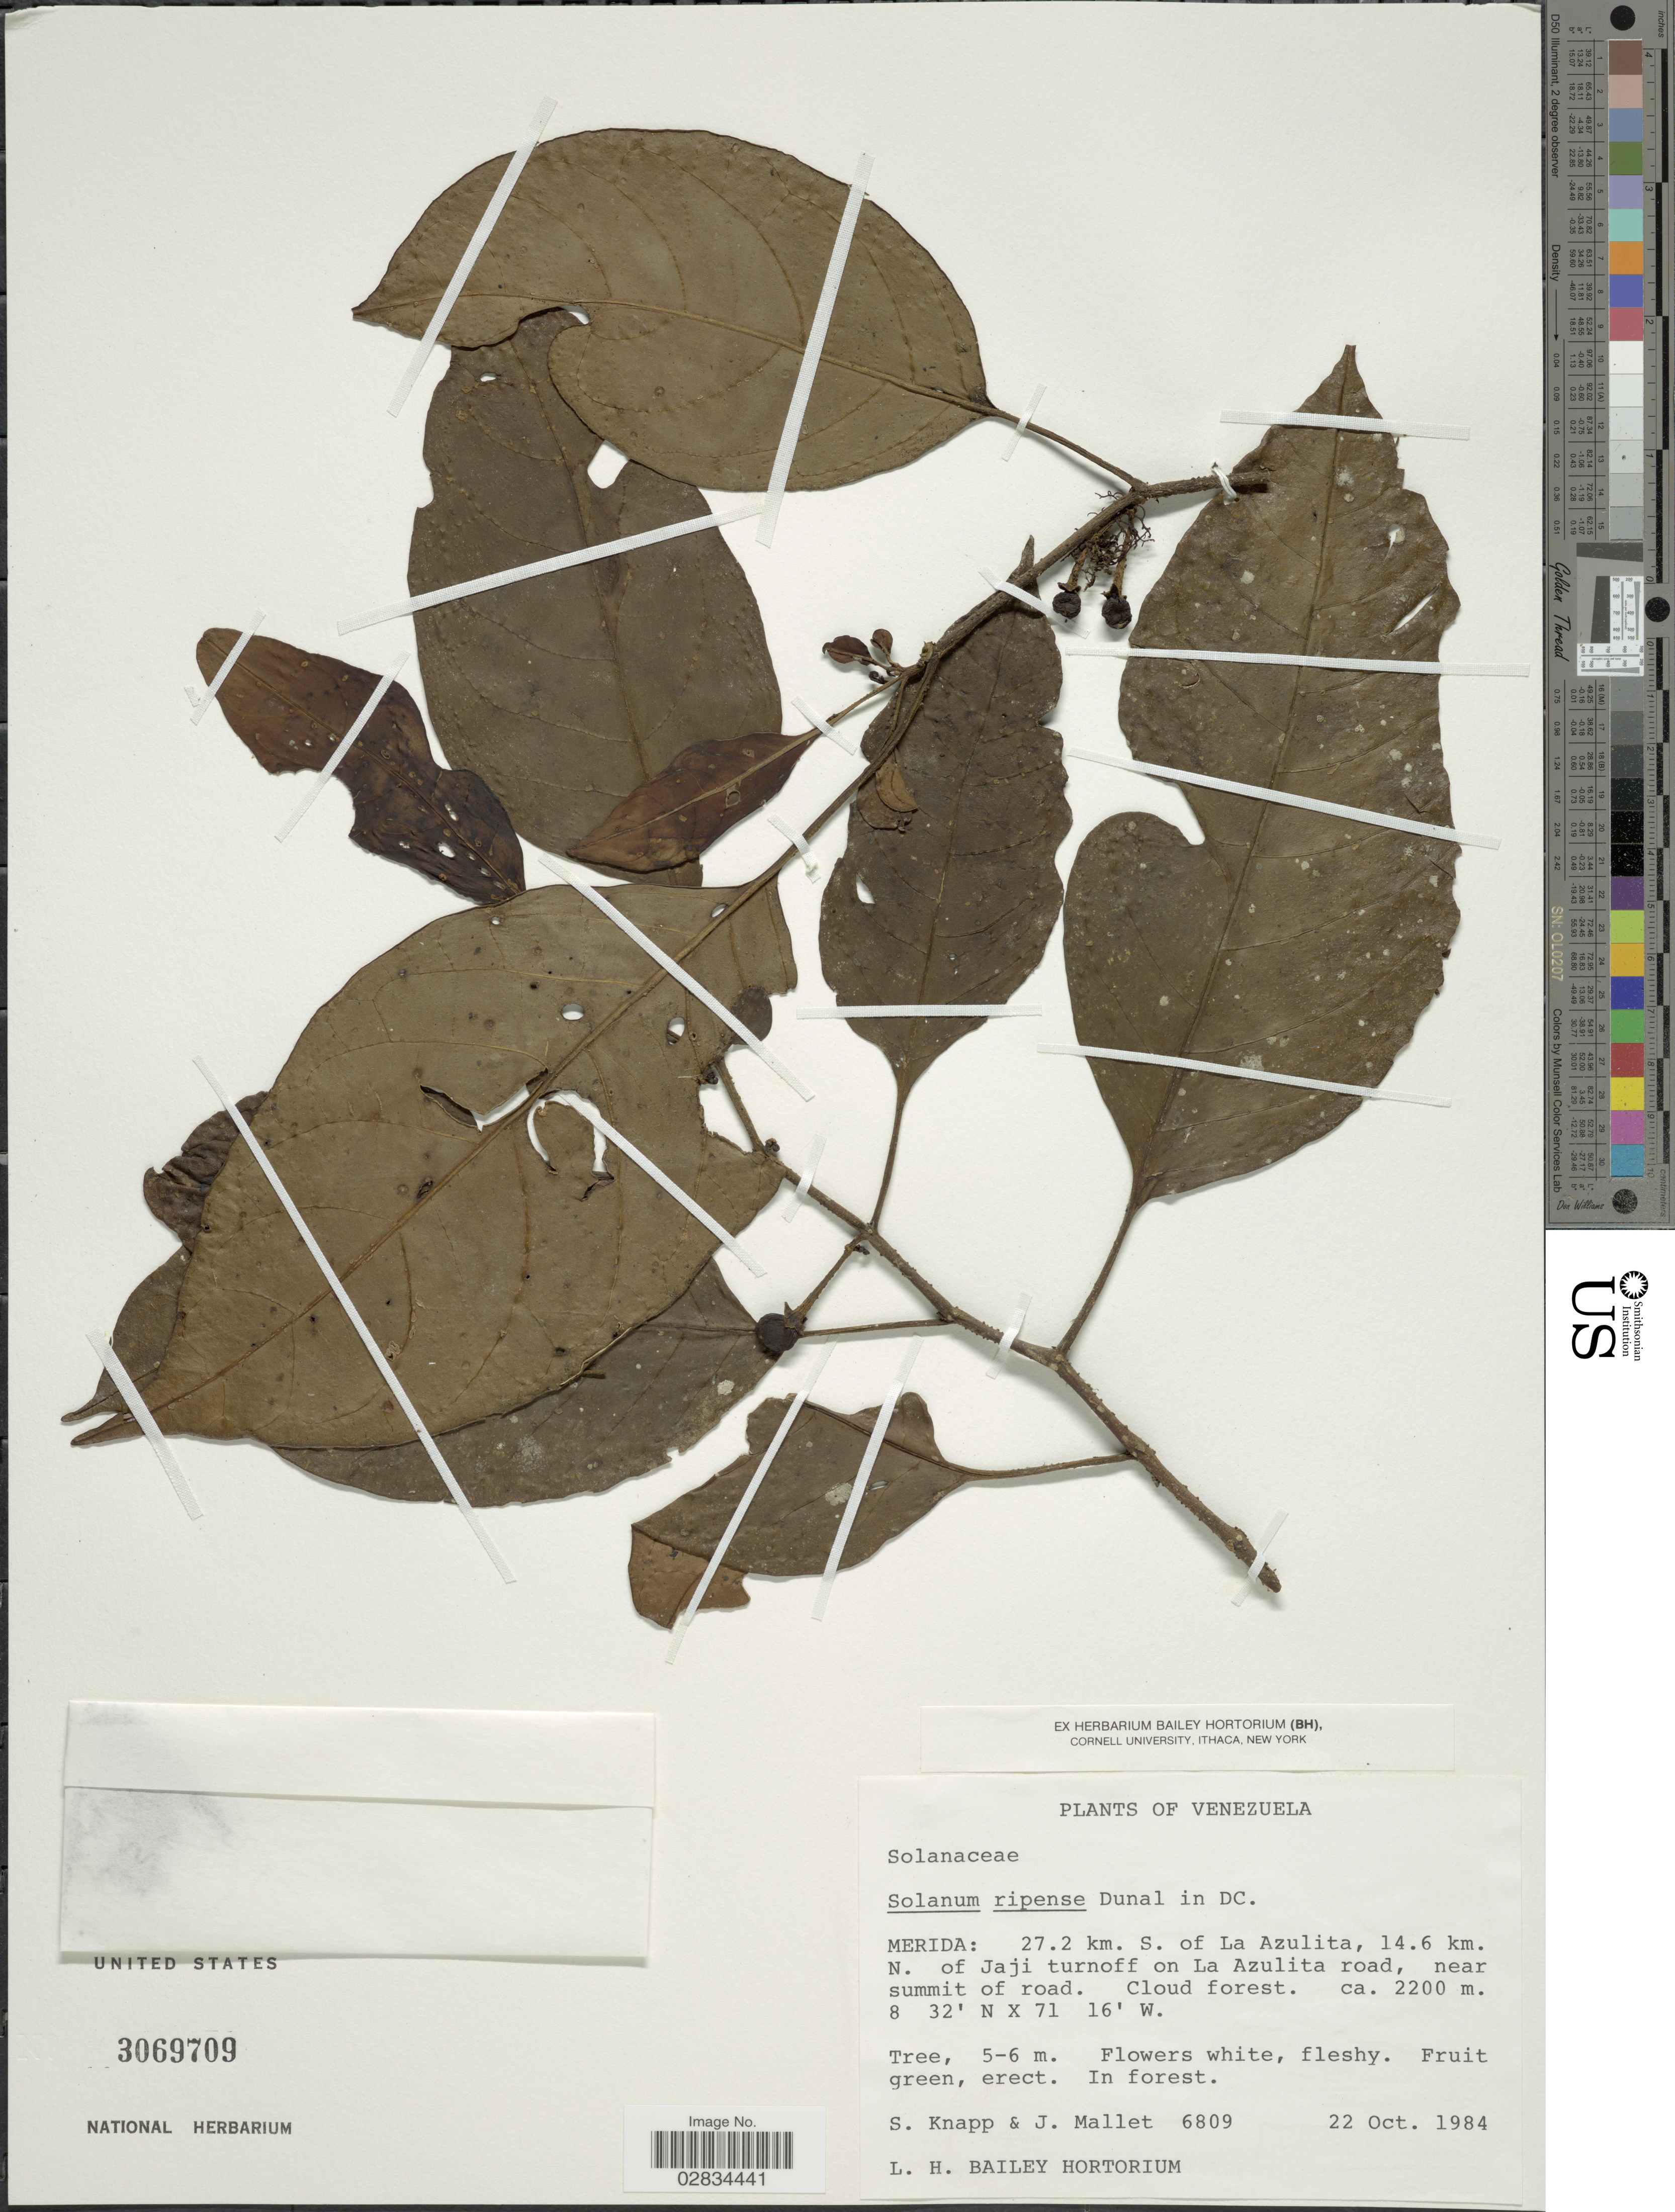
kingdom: Plantae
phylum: Tracheophyta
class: Magnoliopsida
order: Solanales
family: Solanaceae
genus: Solanum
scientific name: Solanum ripense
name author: Dunal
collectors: S. Knapp & J. Mallet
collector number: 6809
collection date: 1984-10-22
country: Venezuela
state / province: Mérida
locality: Merida: 27.2 km. S. of La Azulita, 14.6 km. N. of Jaji turnoff on La Azulita road, near summit of road.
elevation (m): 2200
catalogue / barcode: US 3069709